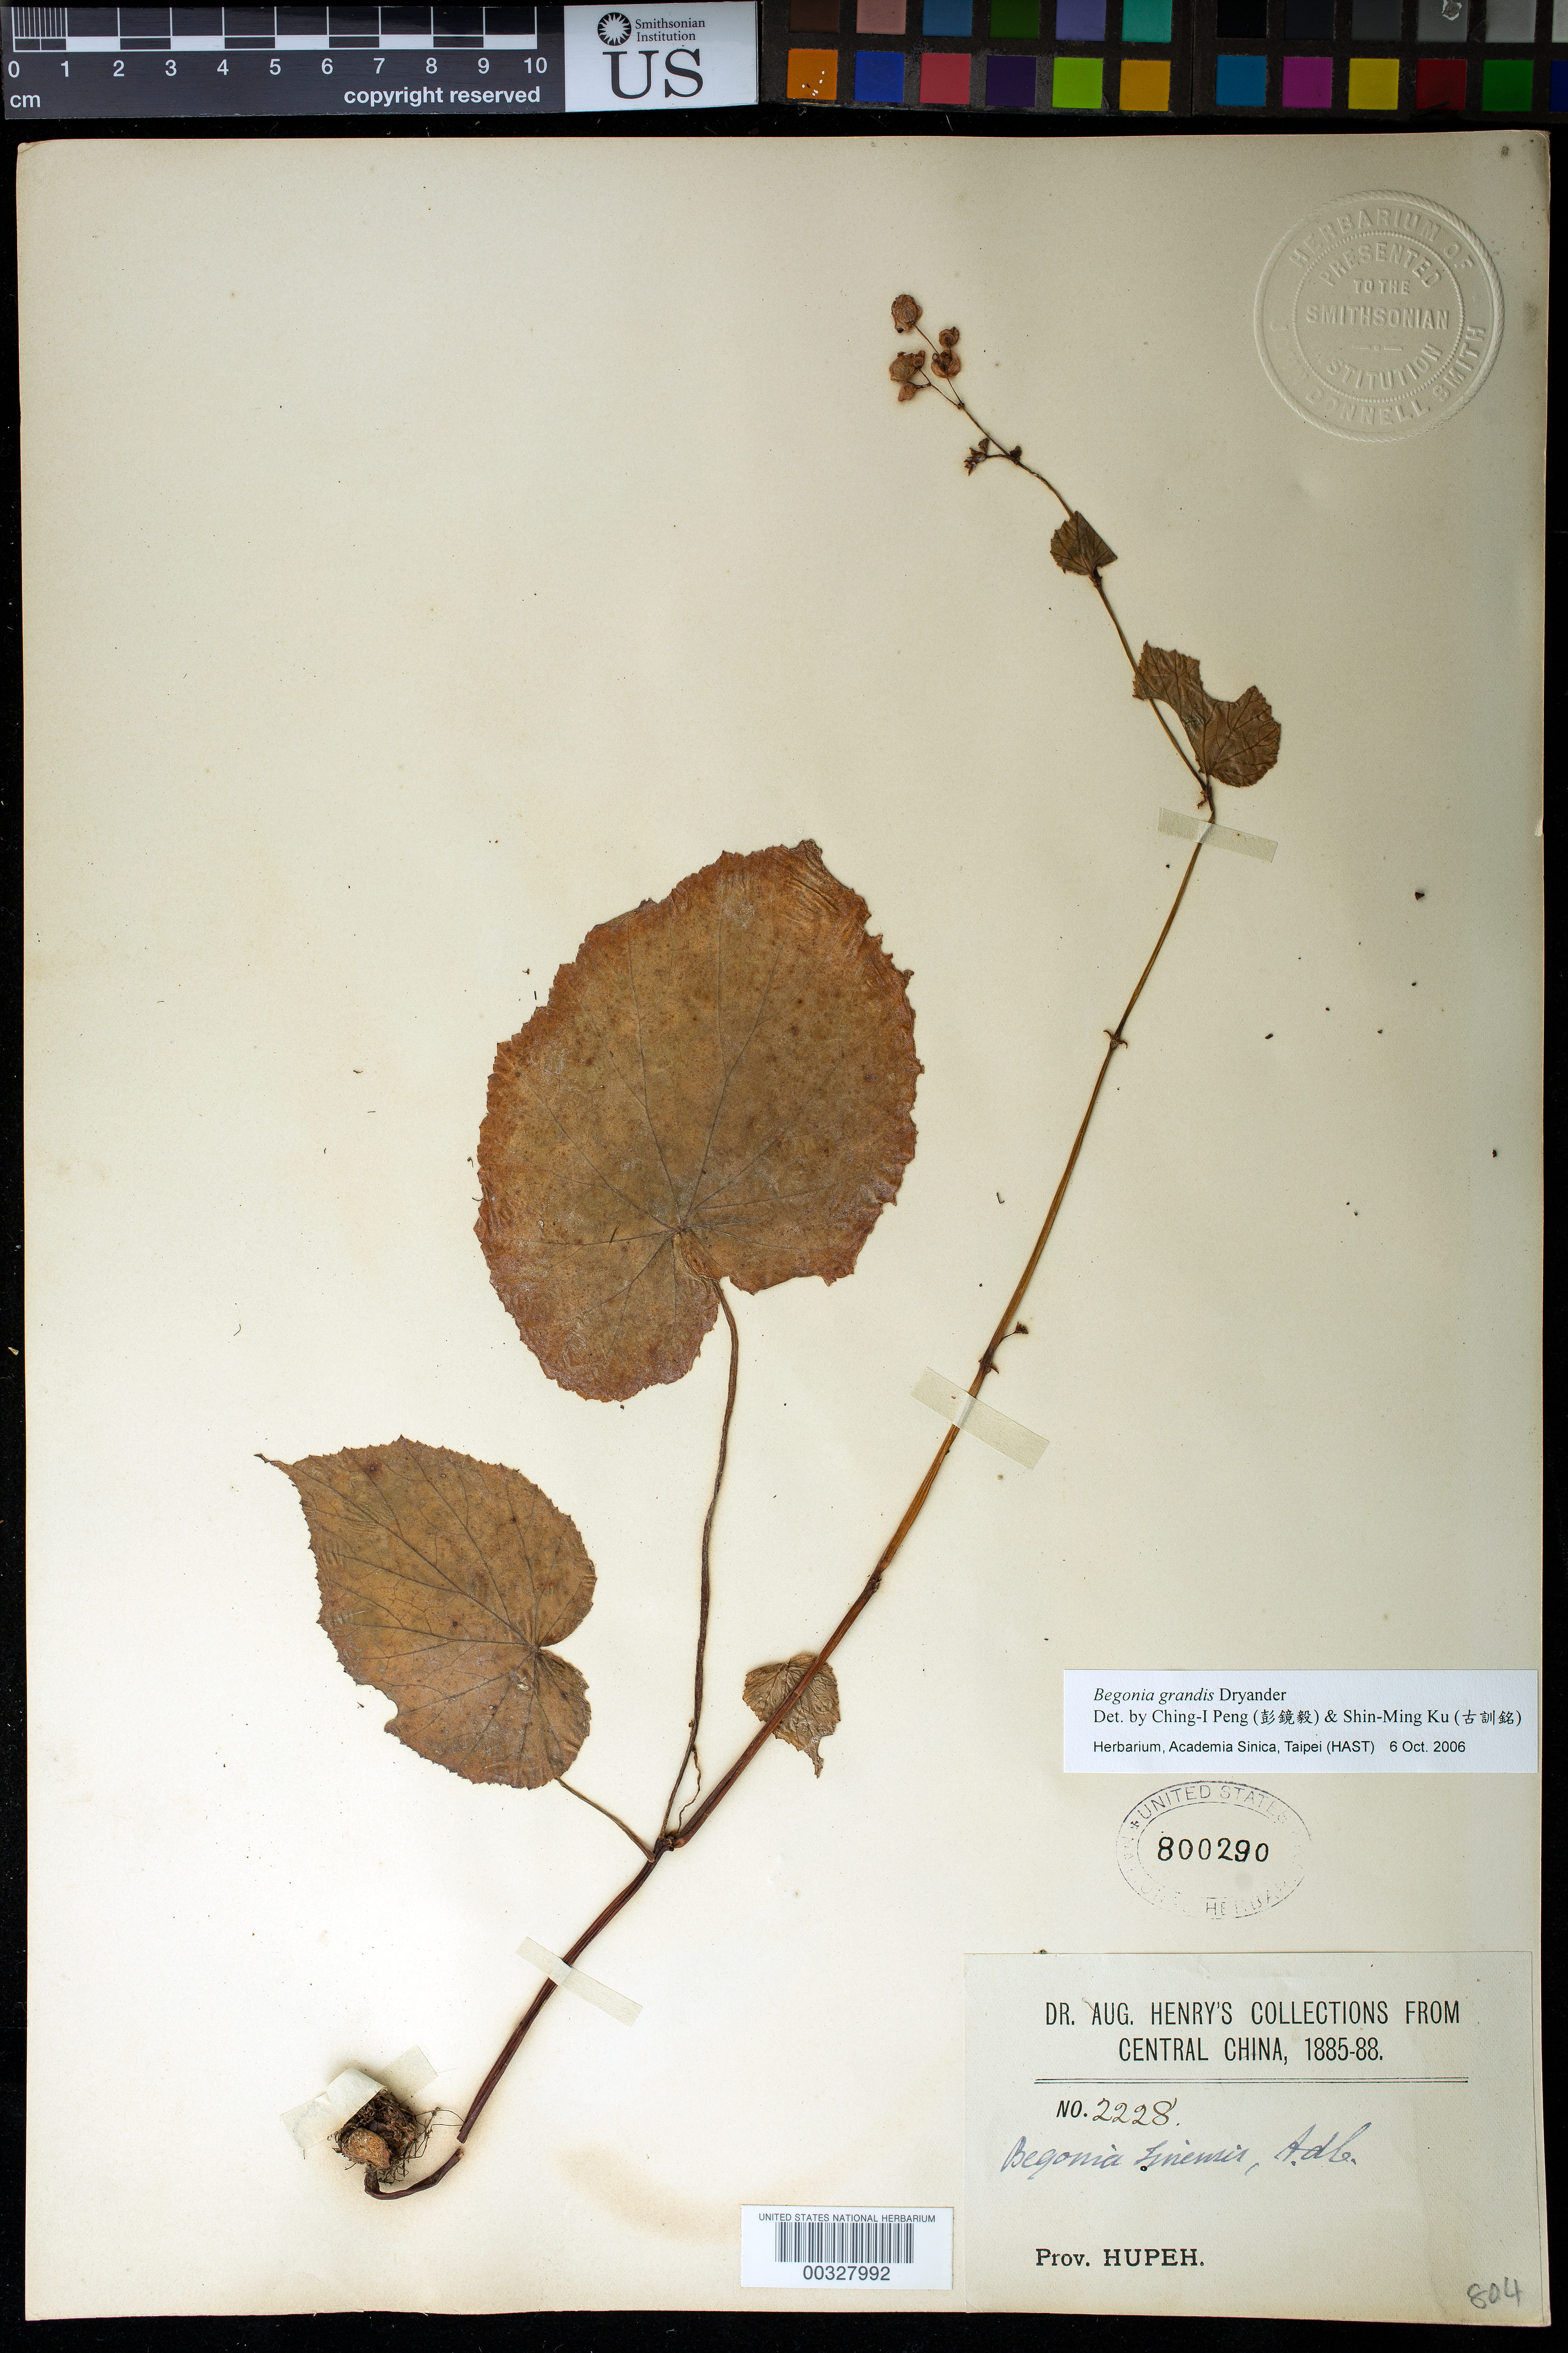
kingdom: Plantae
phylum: Tracheophyta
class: Magnoliopsida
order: Cucurbitales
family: Begoniaceae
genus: Begonia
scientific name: Begonia grandis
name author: Dryand.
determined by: Peng, Ching-I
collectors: A. Henry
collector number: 2228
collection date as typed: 1885 to -- -- 1888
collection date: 1885/1888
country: China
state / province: Hubei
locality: Prov. Hupeh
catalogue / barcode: US 800290